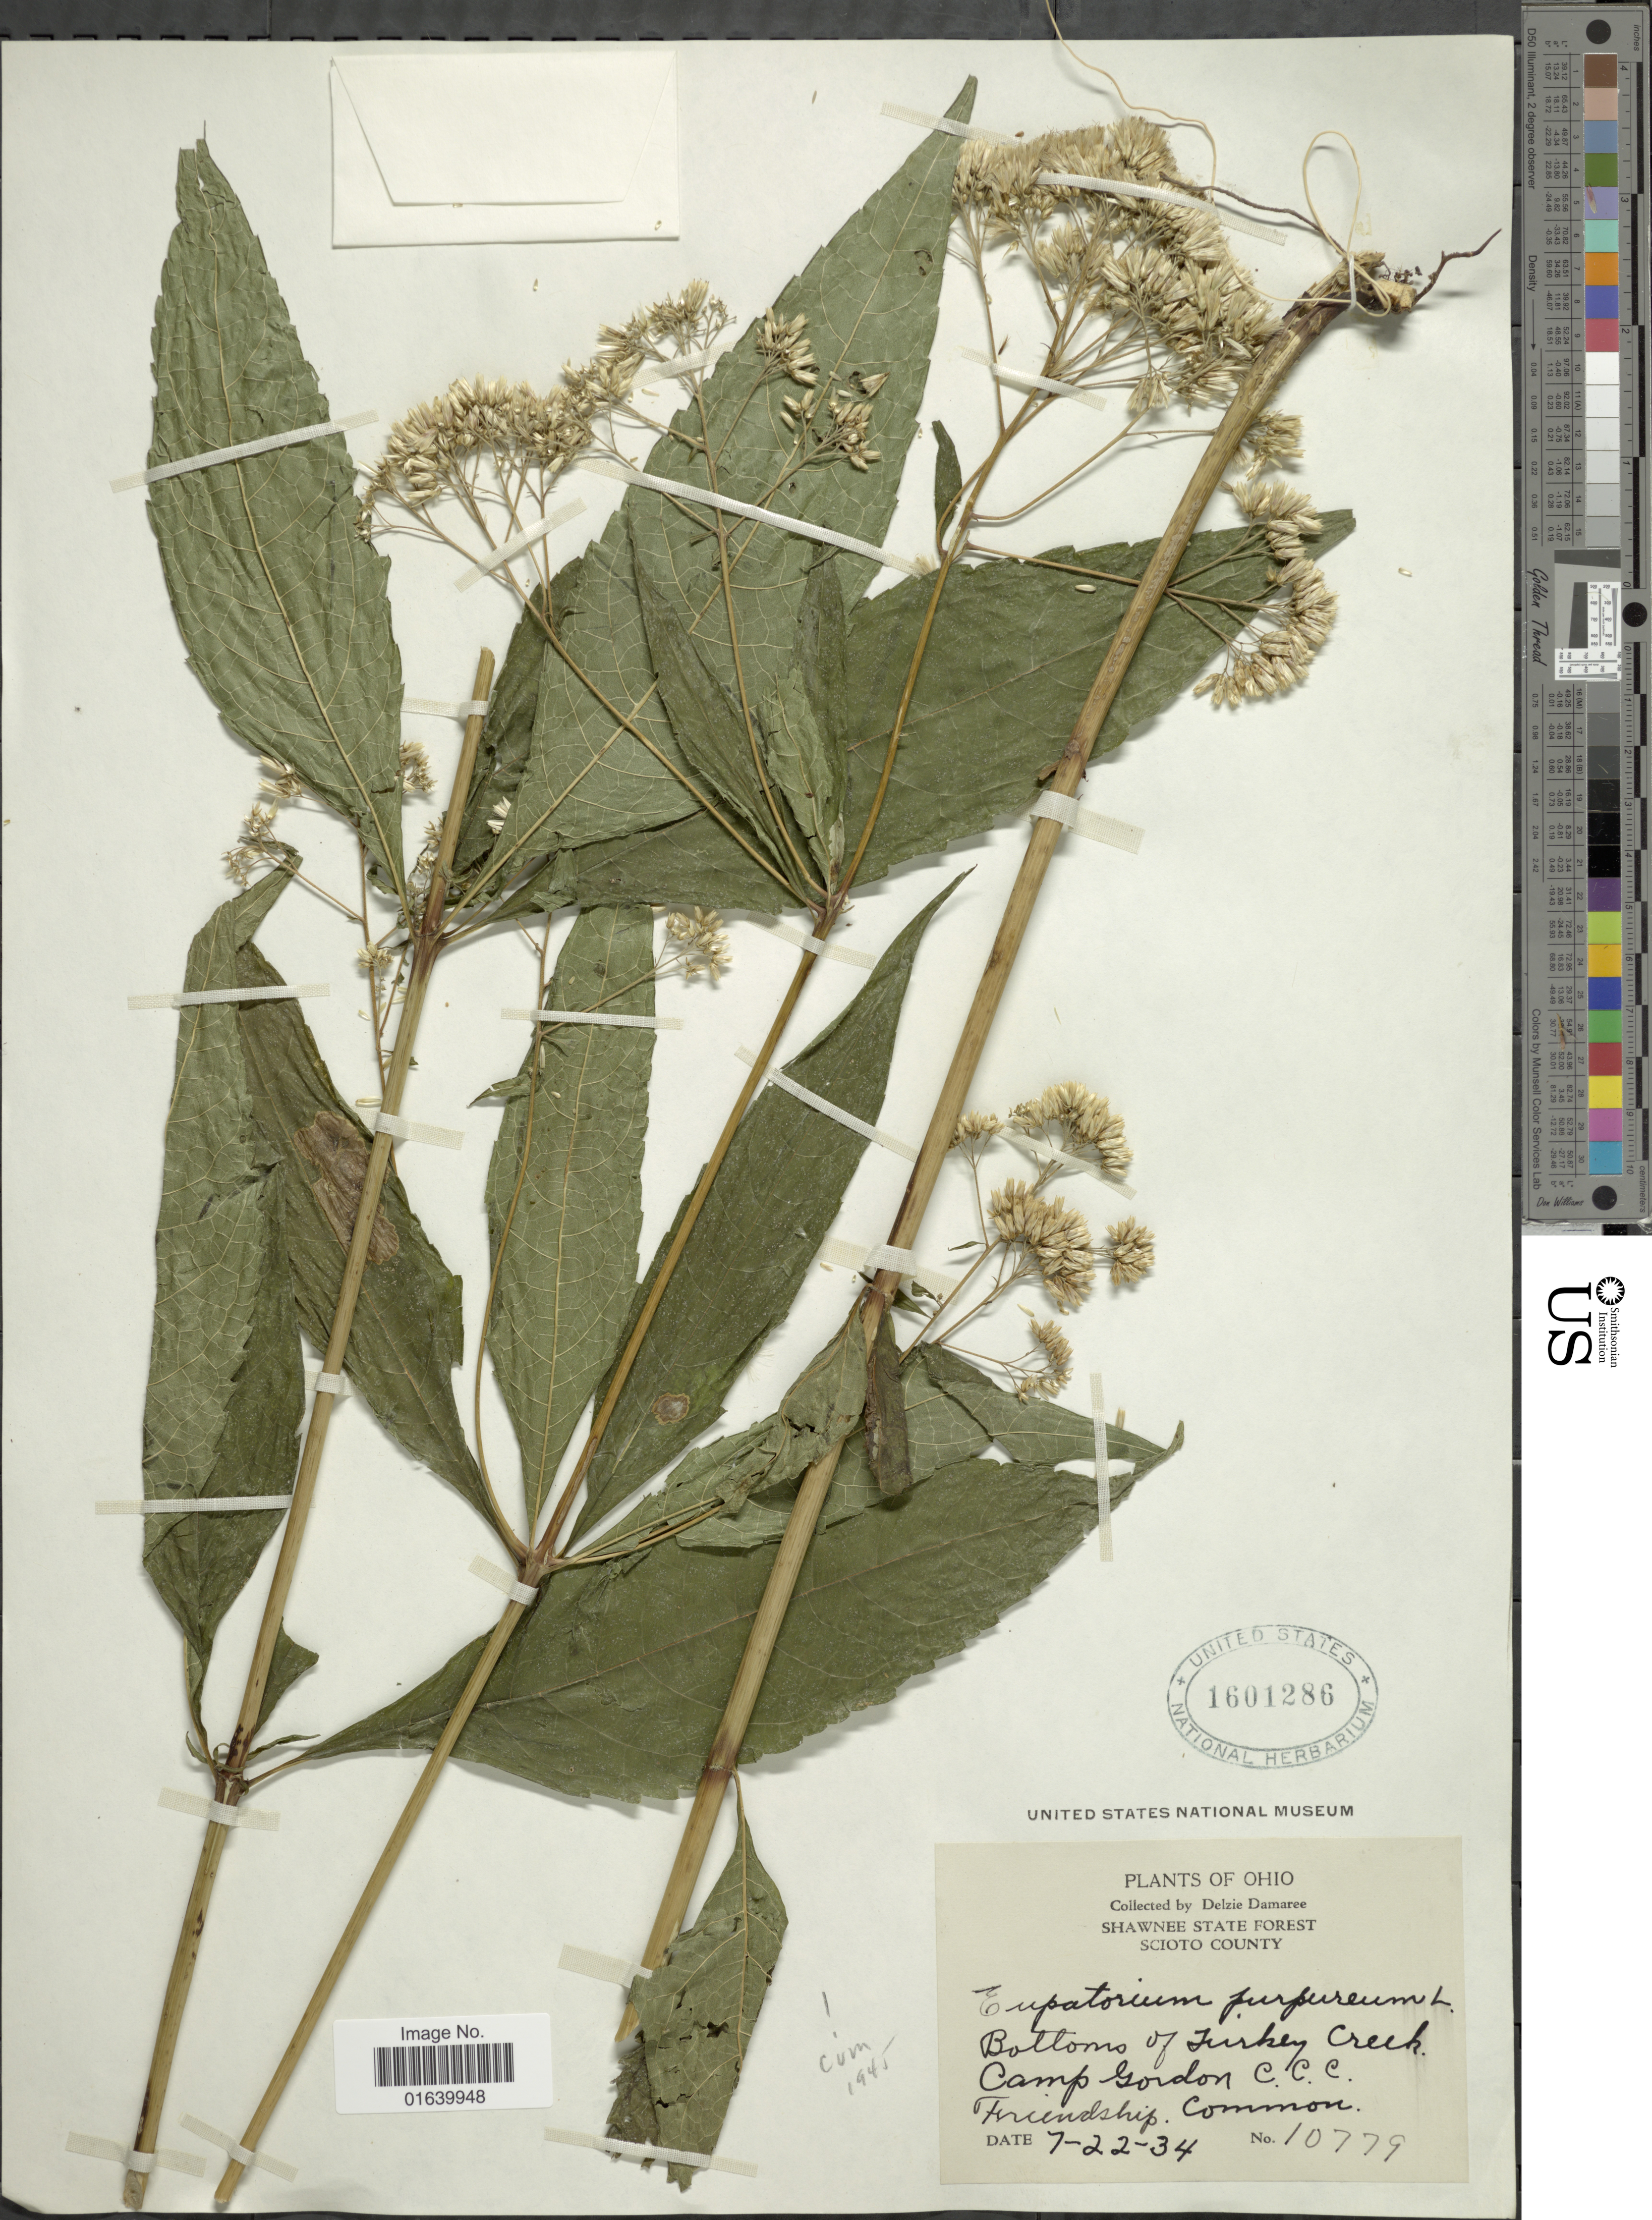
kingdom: Plantae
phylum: Tracheophyta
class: Magnoliopsida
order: Asterales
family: Asteraceae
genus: Eupatorium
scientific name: Eupatorium purpureum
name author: (L.) E.E. Lamont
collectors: D. Demaree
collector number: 10779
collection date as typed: Transcribed d/m/y: 22/7/34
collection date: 1934-07-22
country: United States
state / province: Ohio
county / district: Scioto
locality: Shawnee State Forest, Scioto County, bottoms of Turkey Creek, Camp Gordon C.C.C.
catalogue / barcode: US 1601286